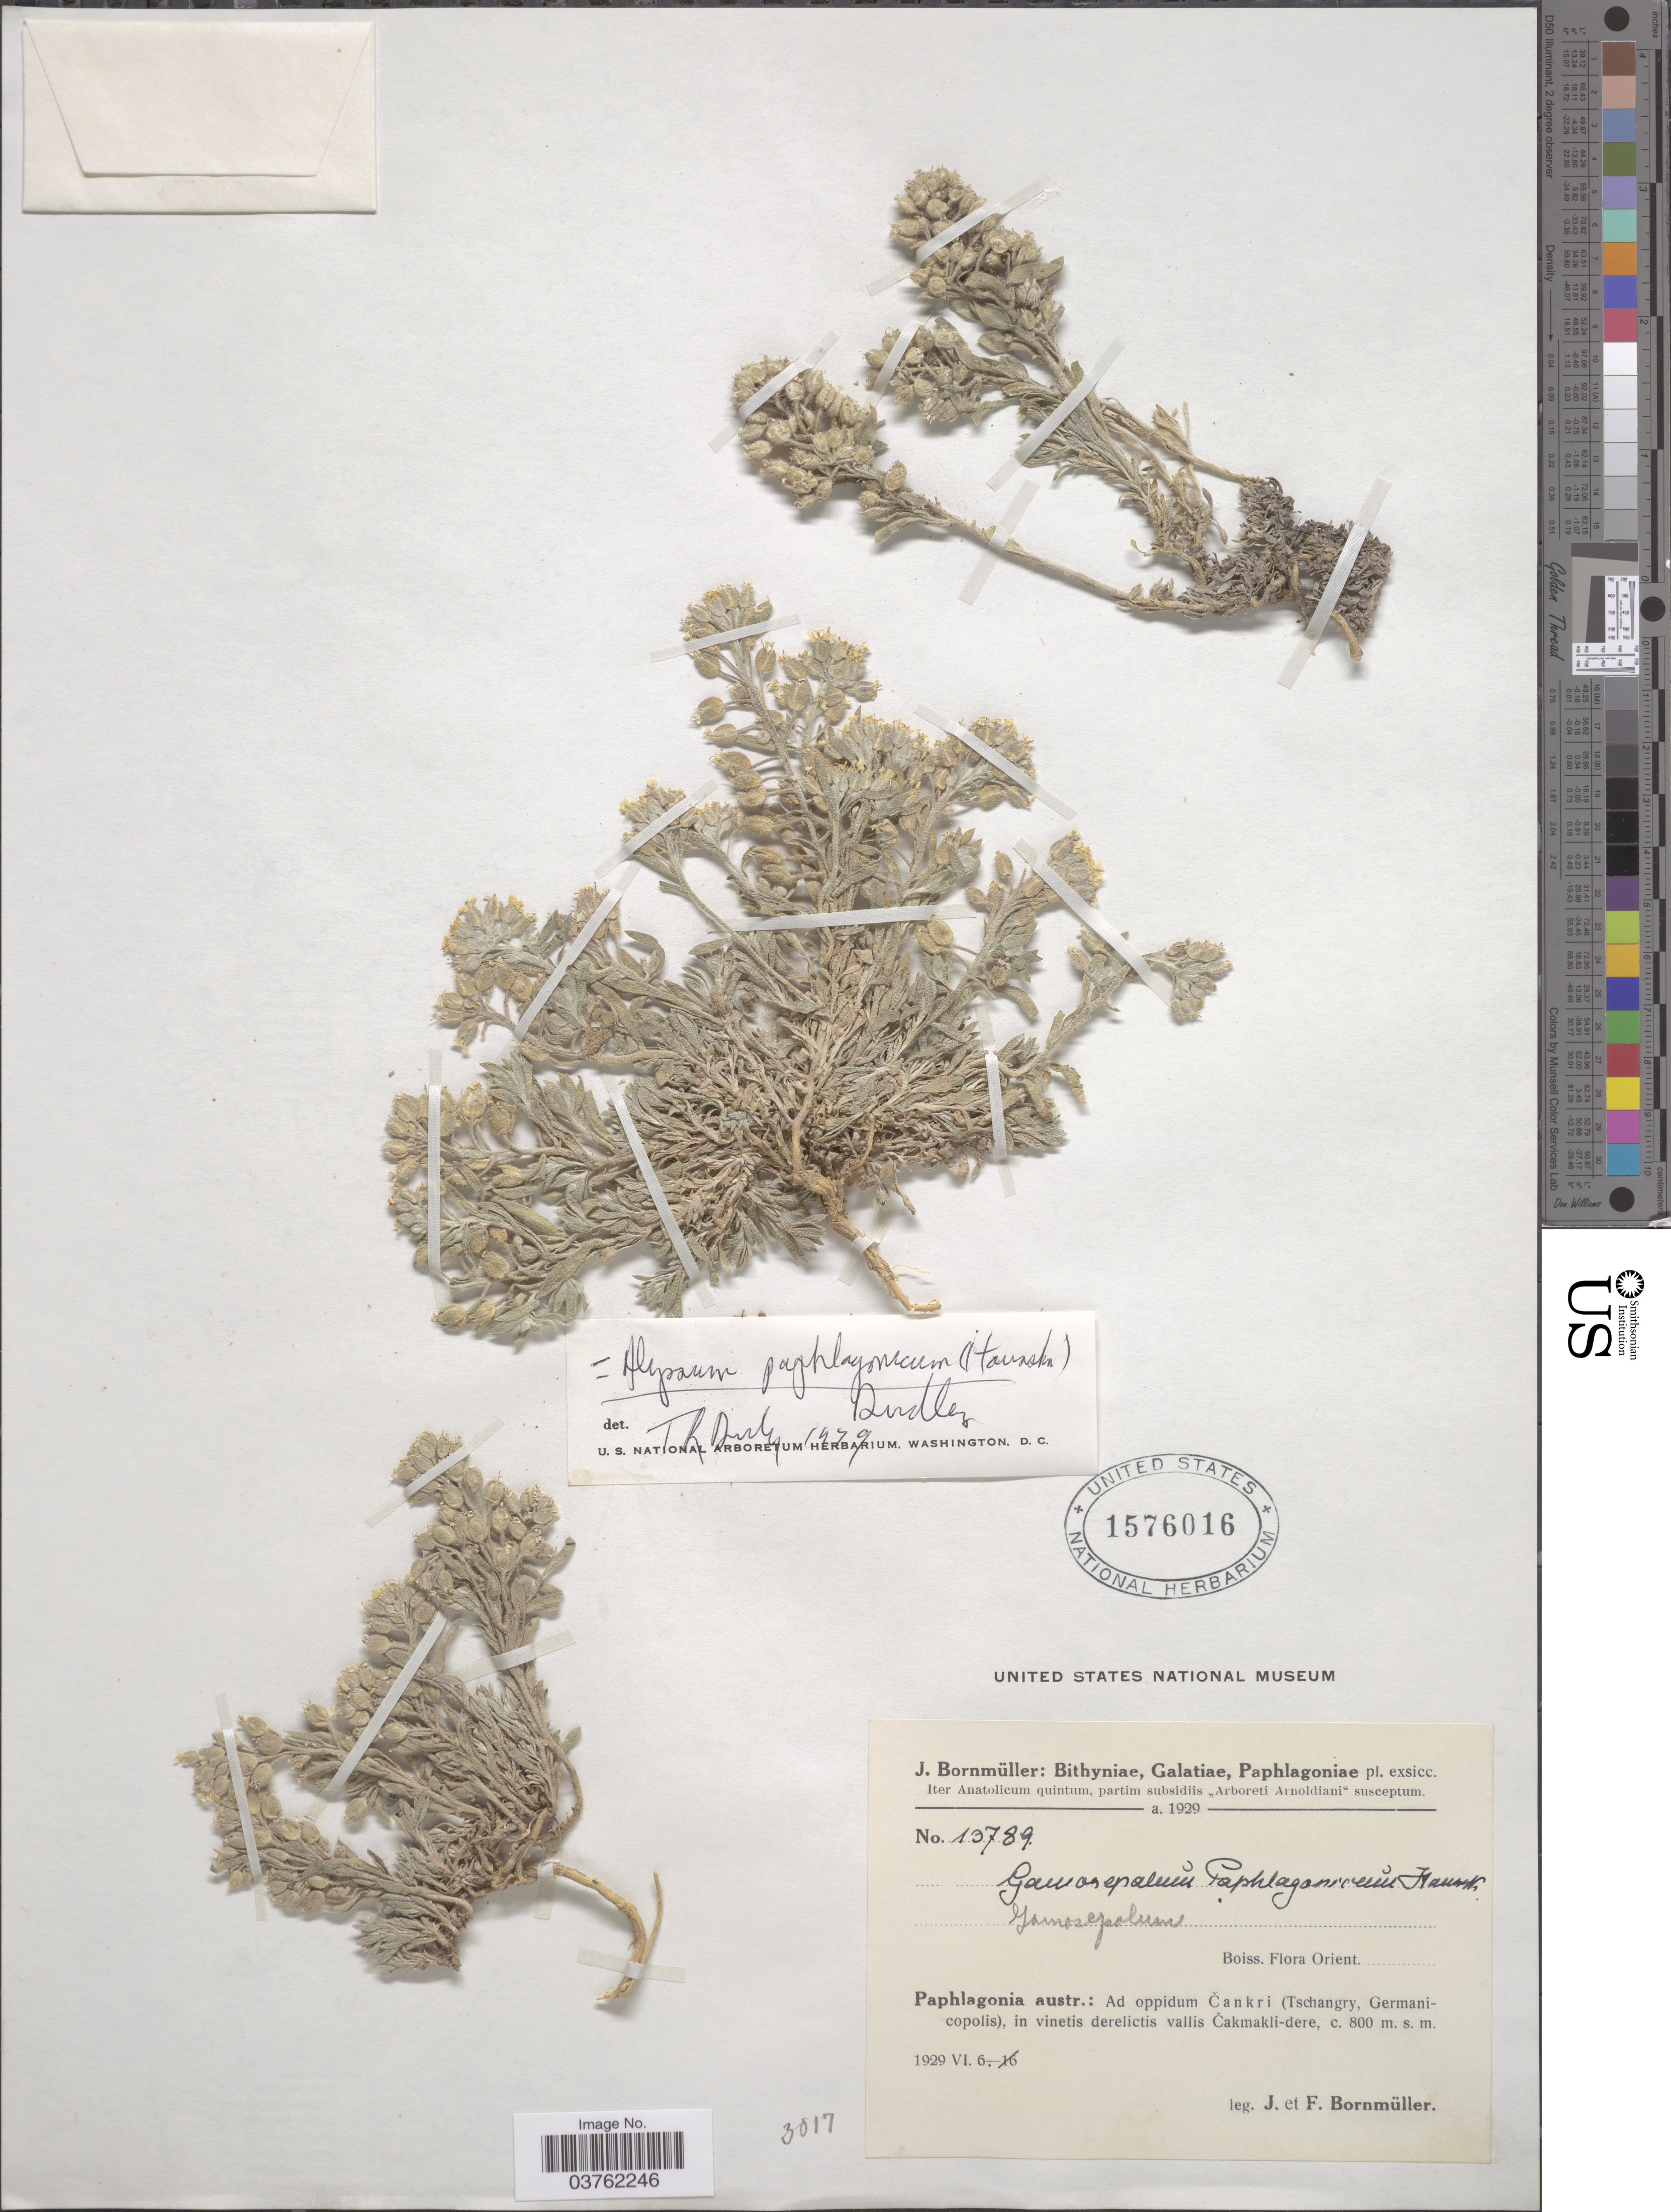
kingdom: Plantae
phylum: Tracheophyta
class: Magnoliopsida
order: Brassicales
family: Brassicaceae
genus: Alyssum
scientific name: Alyssum paphlagonicum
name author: (Hausskn.) T.R. Dudley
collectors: J. Bornmüller & F. Bornmüller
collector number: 13789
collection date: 1929-06-06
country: Turkey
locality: Iter Anatolicum quintum. Paphla austr.: Ad oppidum Čankri (Tschangry, Germanicopolis), in vinetis derelictis vallis Čakmakli-dere.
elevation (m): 800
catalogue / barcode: US 1576016